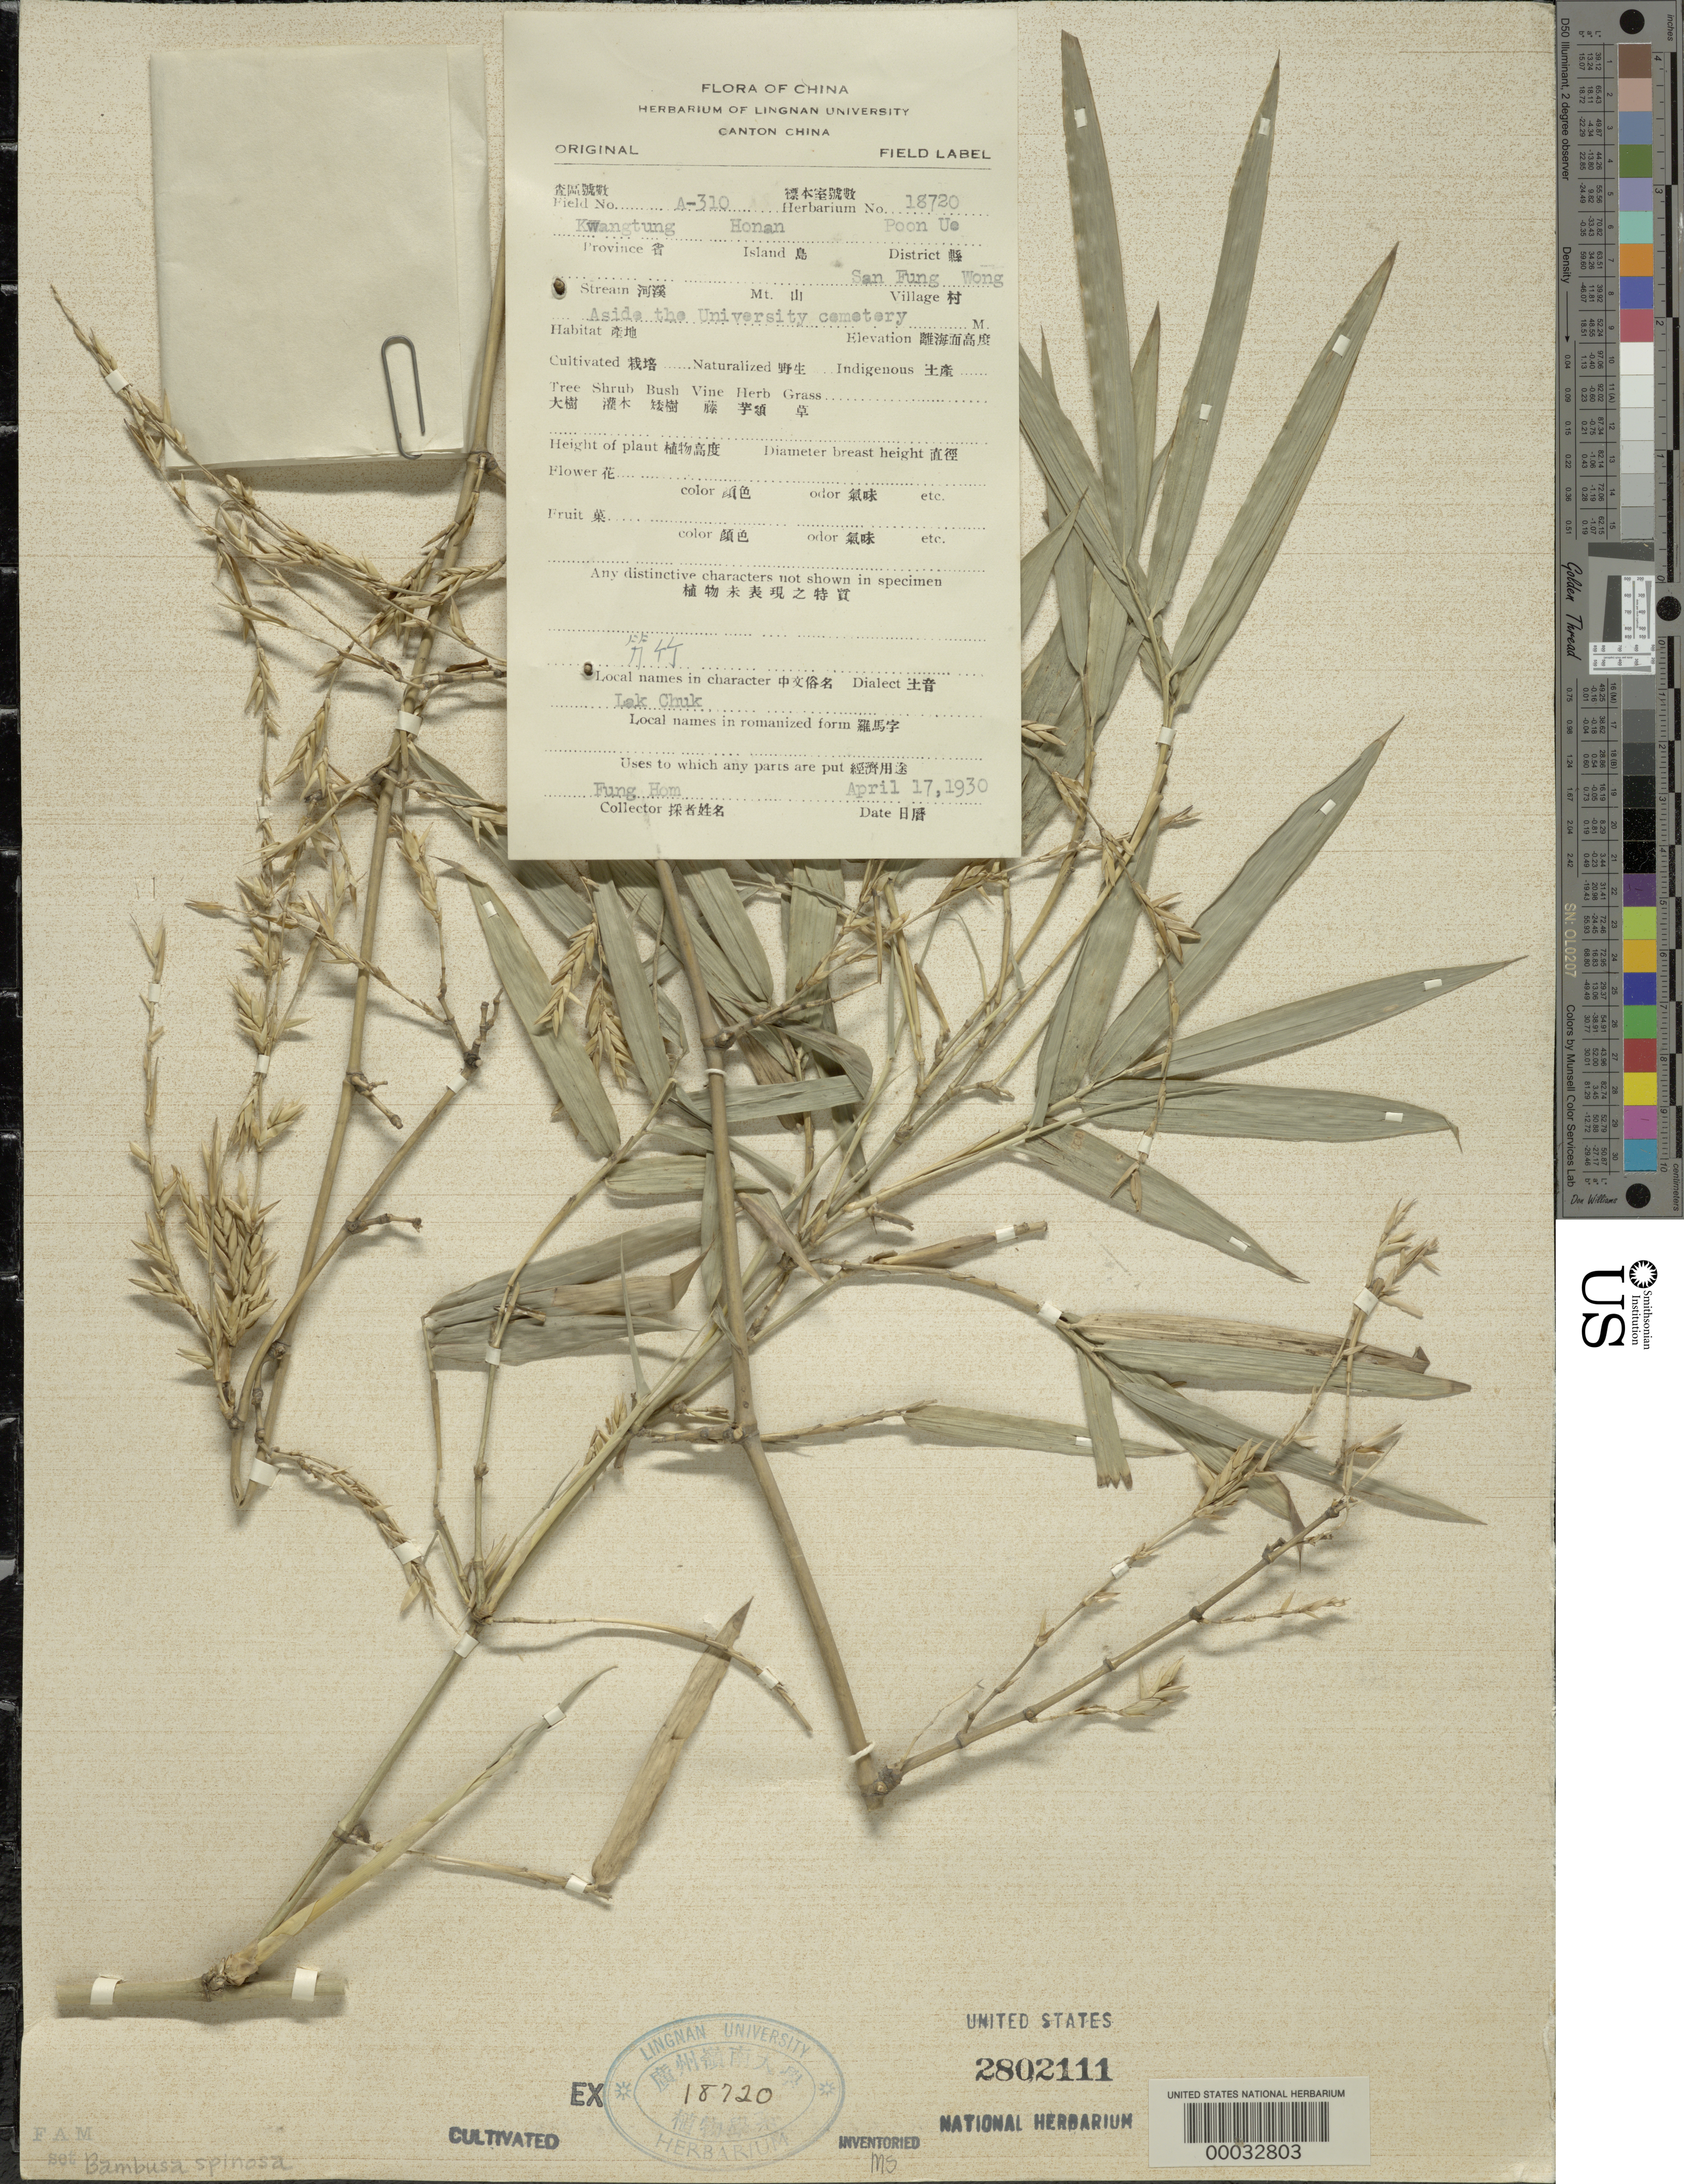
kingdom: Plantae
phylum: Tracheophyta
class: Liliopsida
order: Poales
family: Poaceae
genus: Bambusa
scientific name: Bambusa spinosa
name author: Roxb.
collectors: H. L. Fung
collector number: A-310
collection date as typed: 17 Apr 1930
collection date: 1930-04-17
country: China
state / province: Guangdong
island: Honam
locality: San fung wong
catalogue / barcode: US 2802111